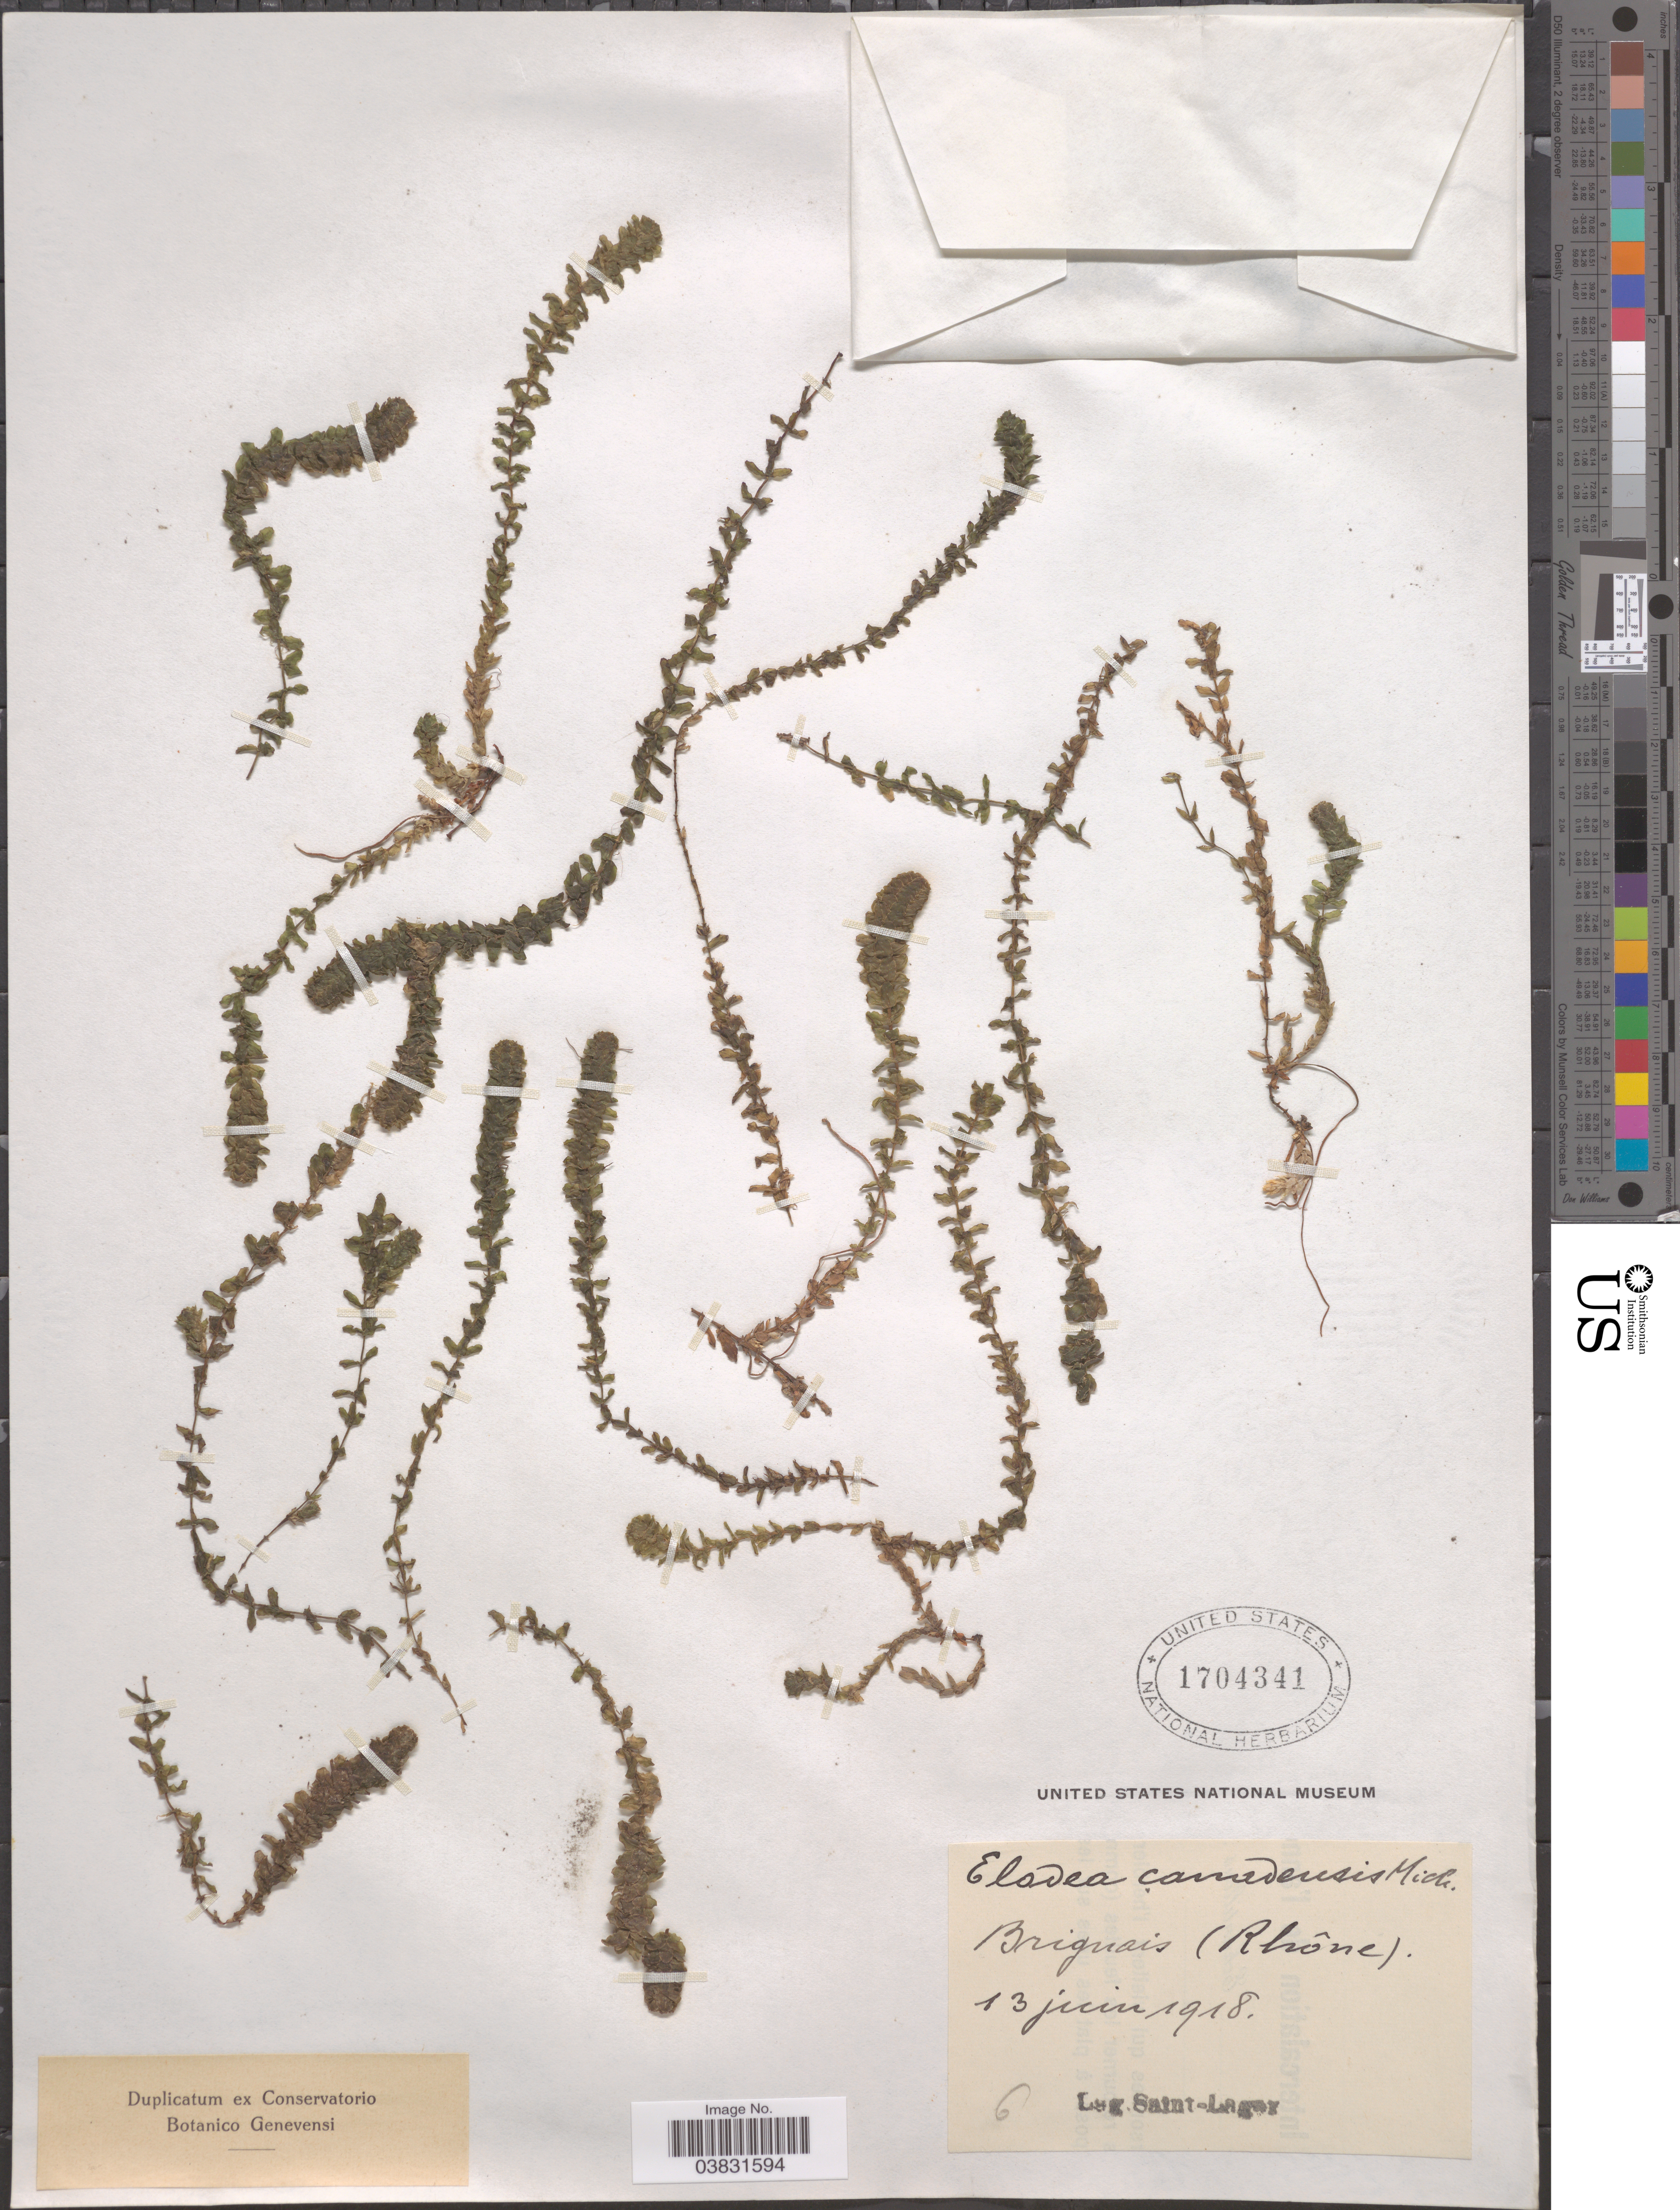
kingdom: Plantae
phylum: Tracheophyta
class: Liliopsida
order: Alismatales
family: Hydrocharitaceae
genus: Elodea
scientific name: Elodea canadensis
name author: Michx.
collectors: Saint-Lager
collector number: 6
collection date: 1918-06-13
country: France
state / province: Auvergne-Rhône-Alpes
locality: Briguais.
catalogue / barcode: US 1704341